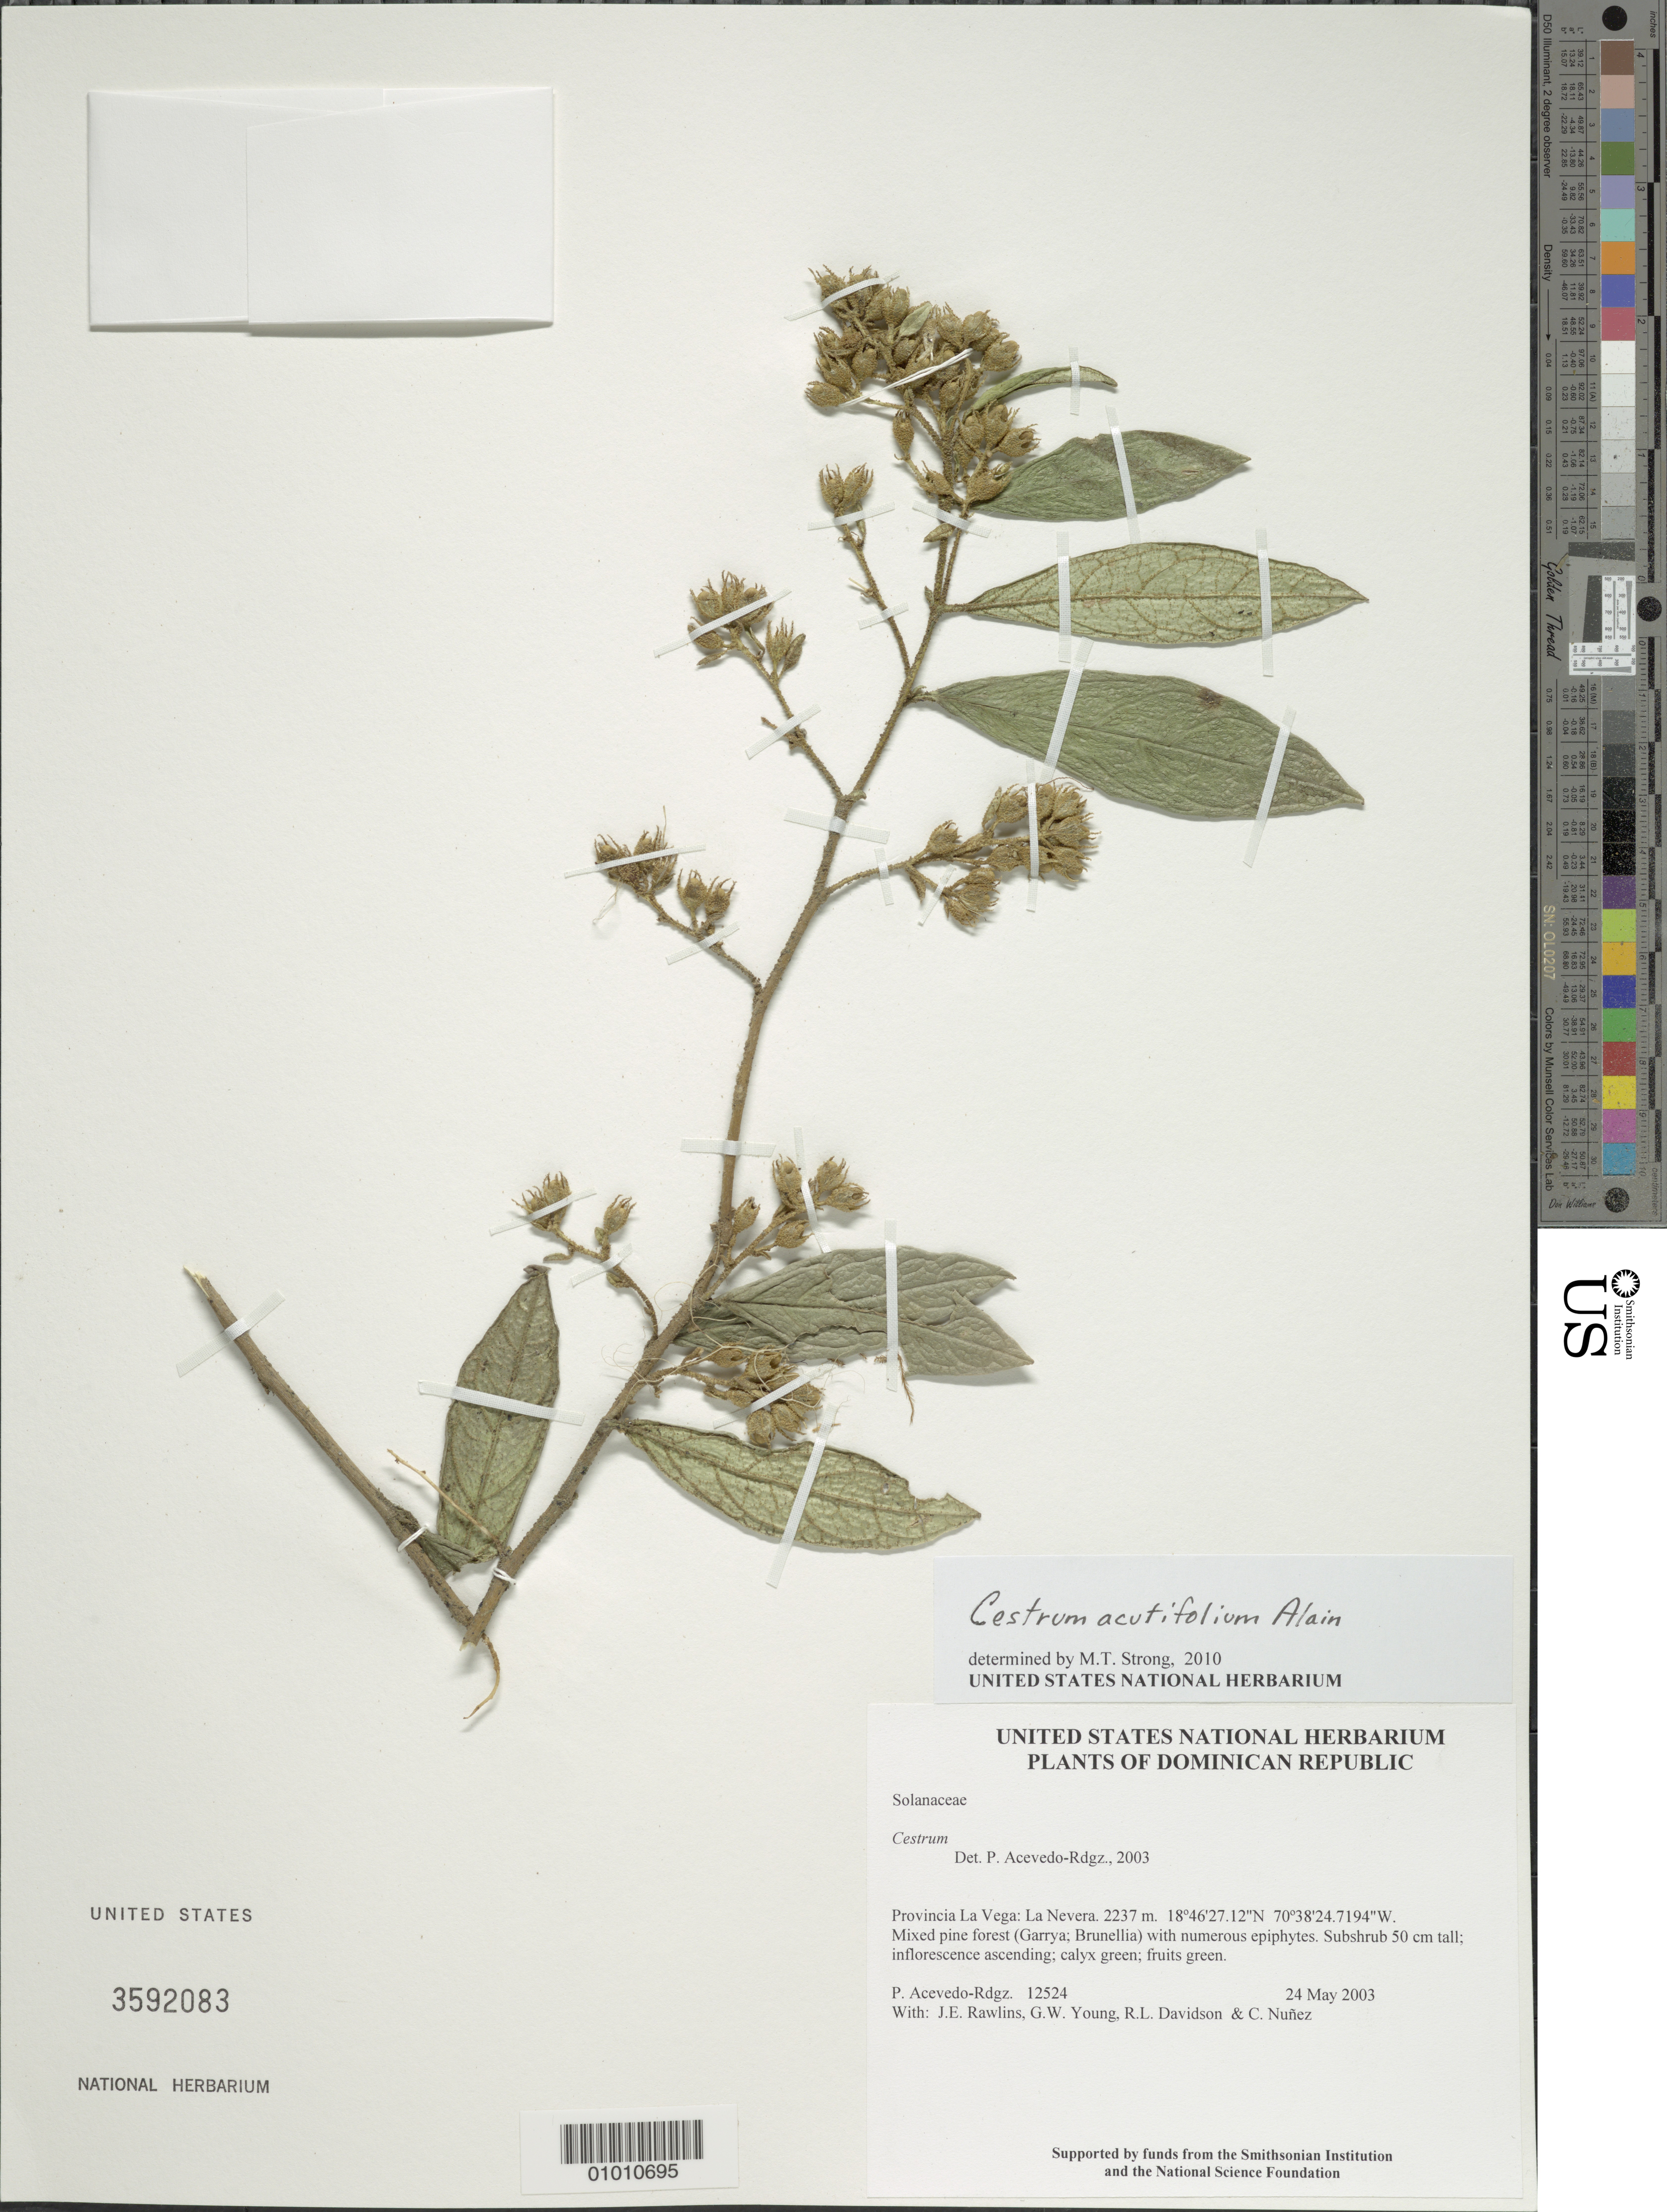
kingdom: Plantae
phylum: Tracheophyta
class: Magnoliopsida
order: Solanales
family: Solanaceae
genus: Cestrum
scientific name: Cestrum acutifolium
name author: Alain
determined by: Strong, M. T., (US), Smithsonian Institution - National Museum of Natural History (UNITED STATES)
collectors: P. Acevedo-Rodr., J. Rawlins, G. Young, R. Davidson & C. Nunez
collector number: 12524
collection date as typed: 24 May 2003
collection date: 2003-05-24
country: Dominican Republic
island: Hispaniola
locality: Provincia La Vega: La Nevera.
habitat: Mixed pine forest (Garrya; Brunellia) with numerous epiphytes.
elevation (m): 2237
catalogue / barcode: US 3592083